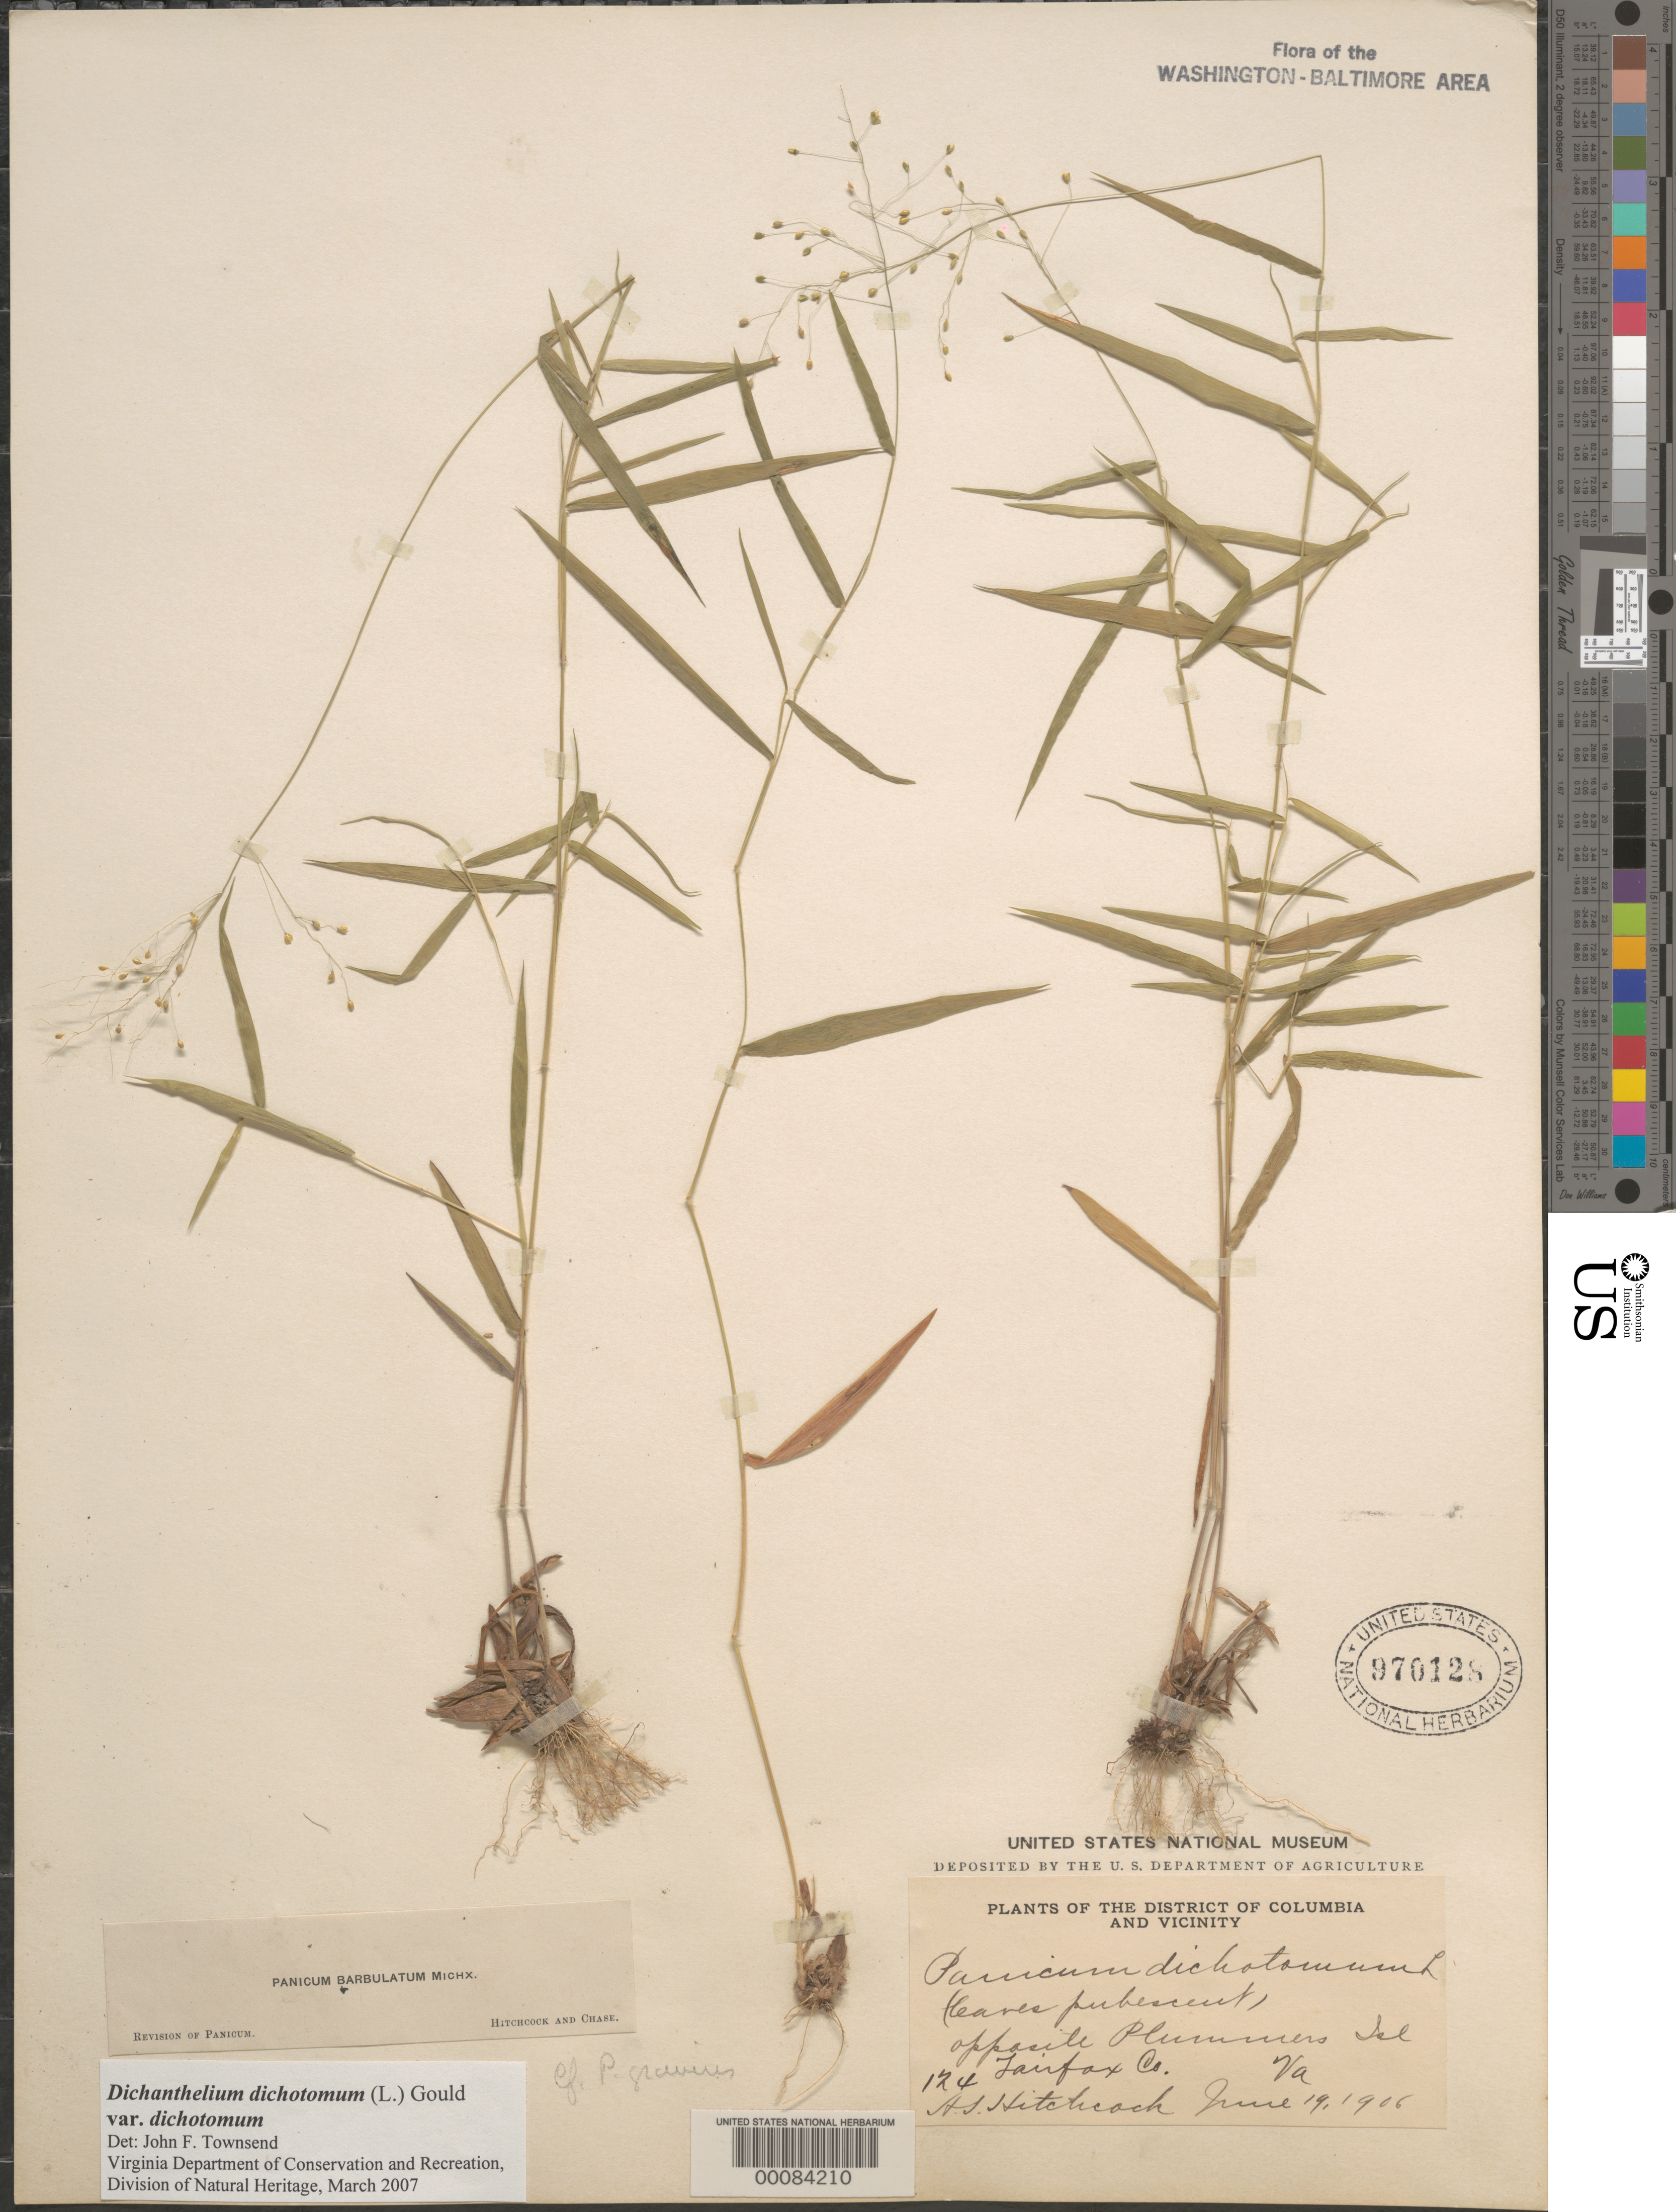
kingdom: Plantae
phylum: Tracheophyta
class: Liliopsida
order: Poales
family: Poaceae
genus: Dichanthelium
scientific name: Dichanthelium dichotomum var. dichotomum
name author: (L.) Gould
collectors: A. S. Hitchcock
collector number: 124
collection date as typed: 19 Jun 1906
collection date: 1906-06-19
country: United States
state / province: Virginia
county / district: Fairfax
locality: Opposite Plummers Island C. & O. Canal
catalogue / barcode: US 970128